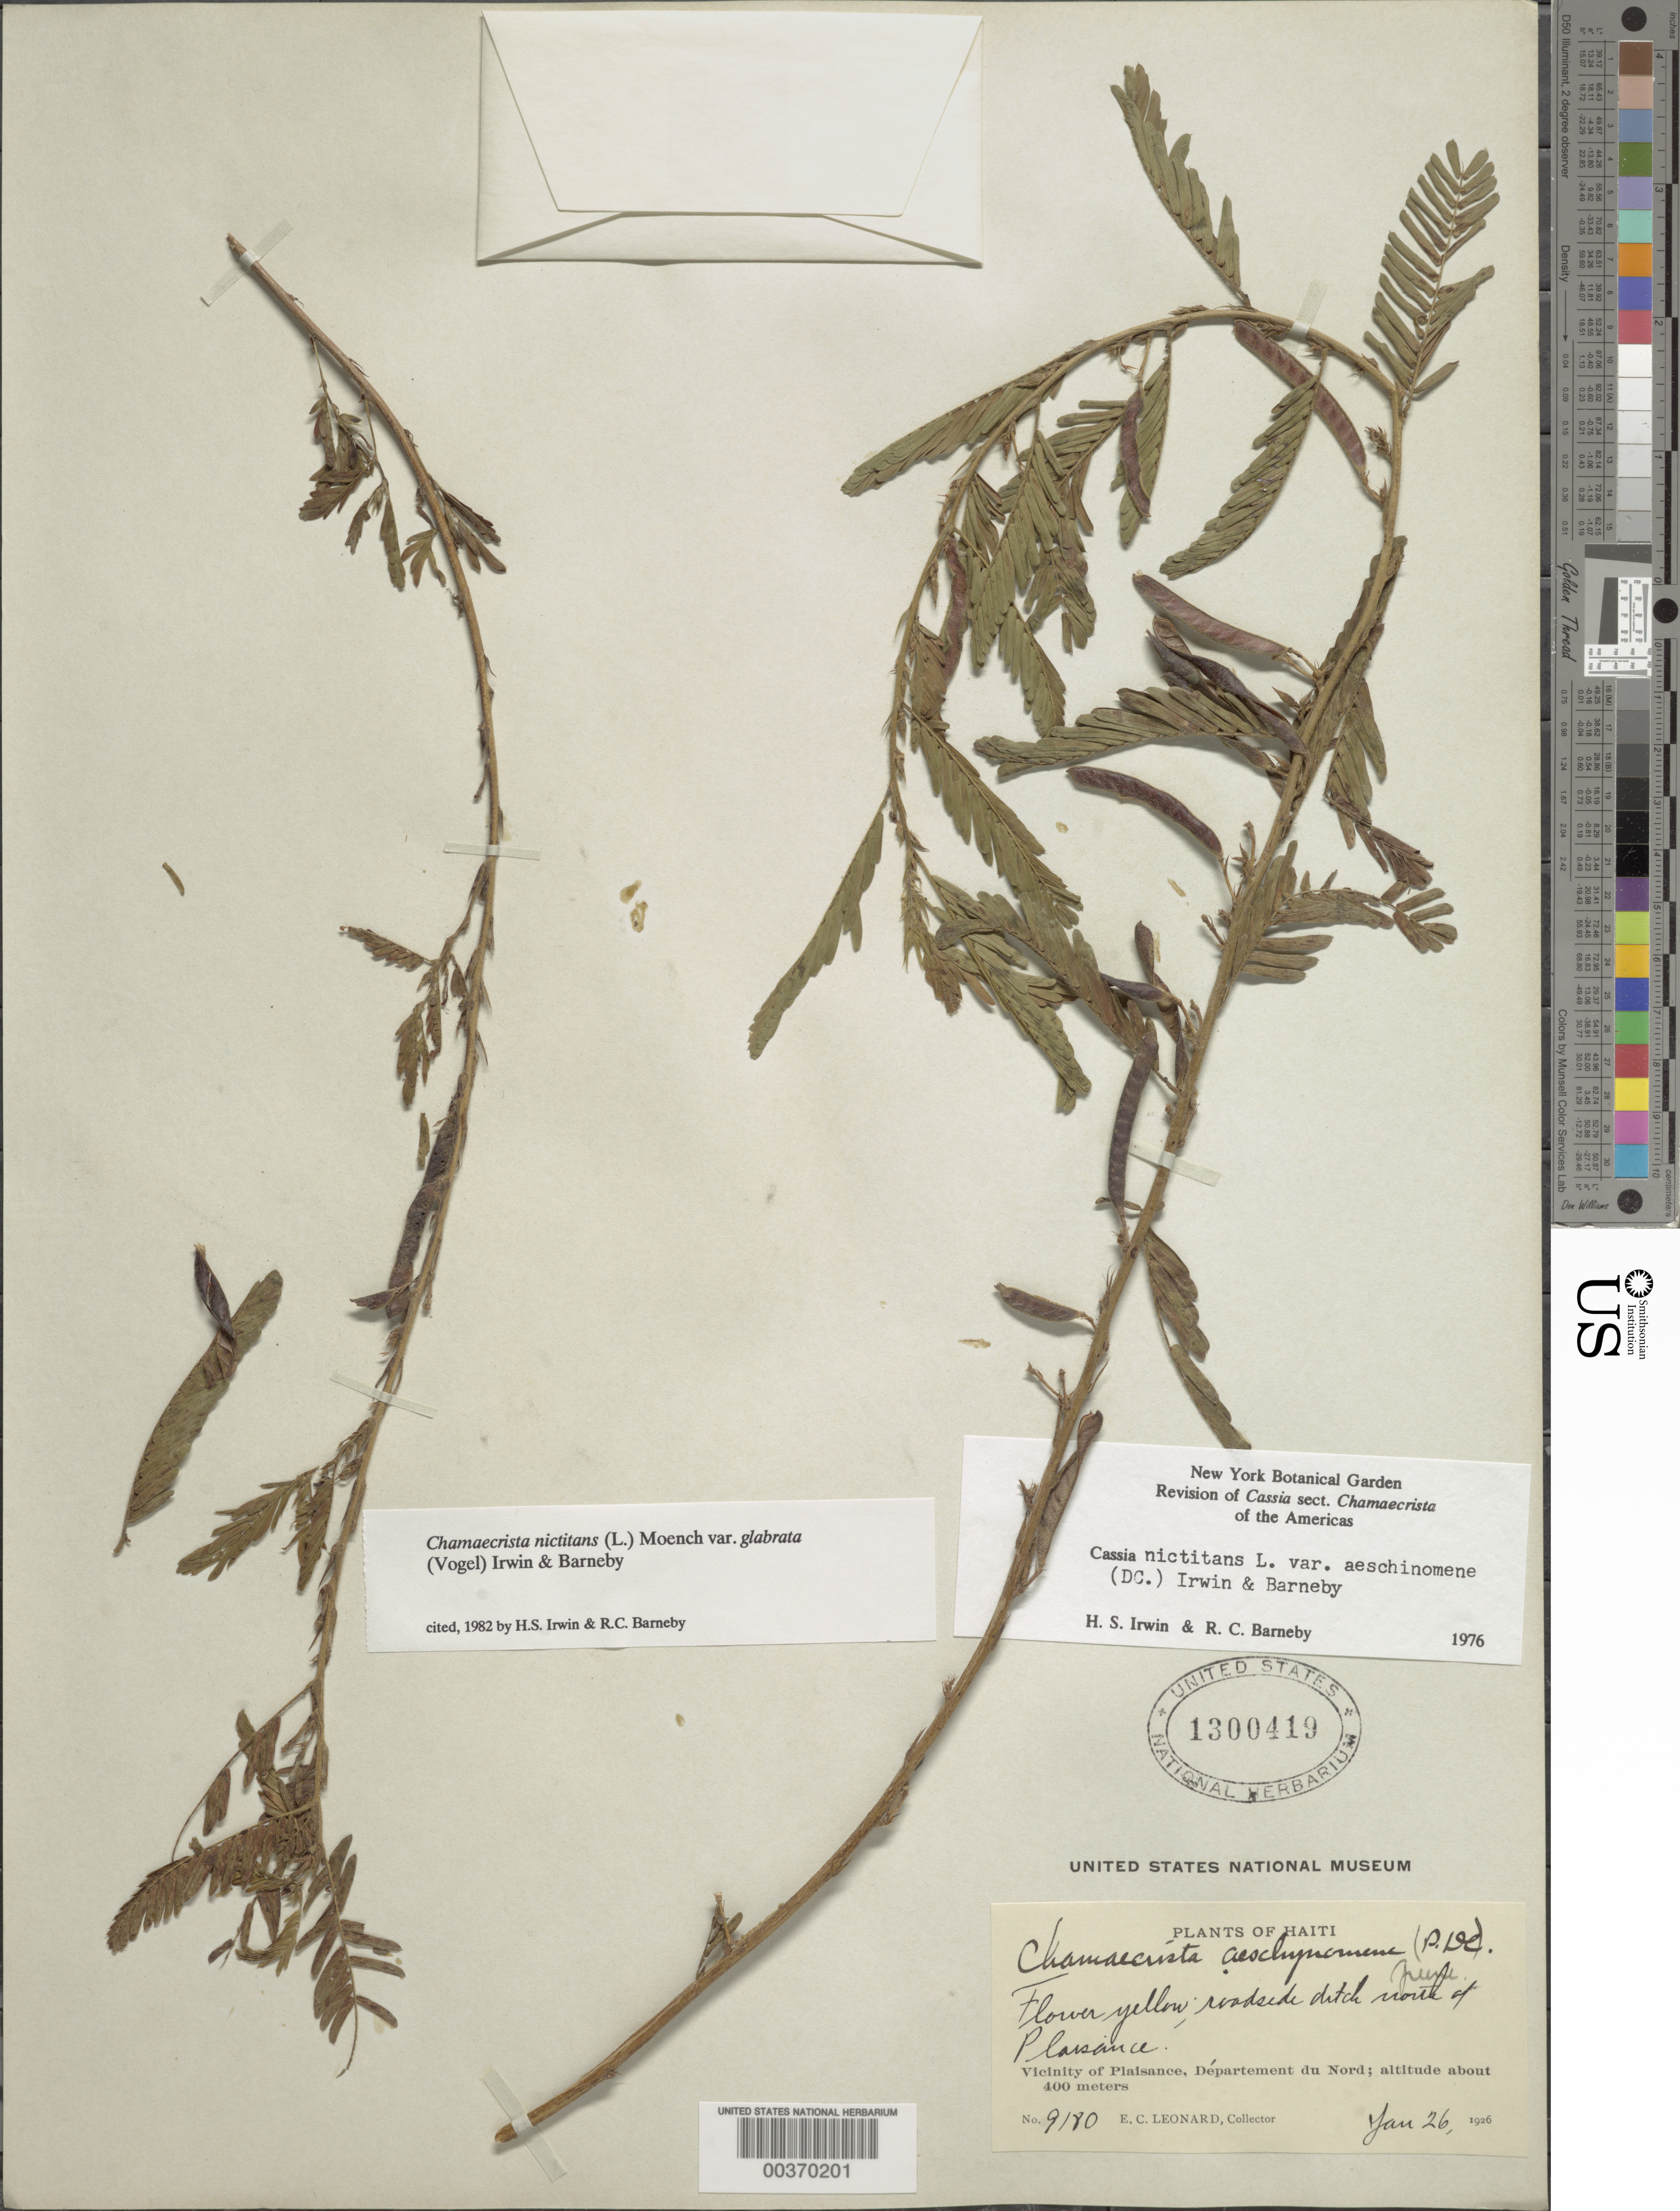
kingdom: Plantae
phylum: Tracheophyta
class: Magnoliopsida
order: Fabales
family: Fabaceae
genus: Chamaecrista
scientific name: Chamaecrista nictitans var. glabrata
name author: (Vogel) H.S. Irwin & Barneby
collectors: E. C. Leonard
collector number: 9180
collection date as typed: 26 Jan 1926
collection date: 1926-01-26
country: Haiti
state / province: Nord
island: Hispaniola Island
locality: N of plaisance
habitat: Roadside ditch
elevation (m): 400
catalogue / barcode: US 1300419